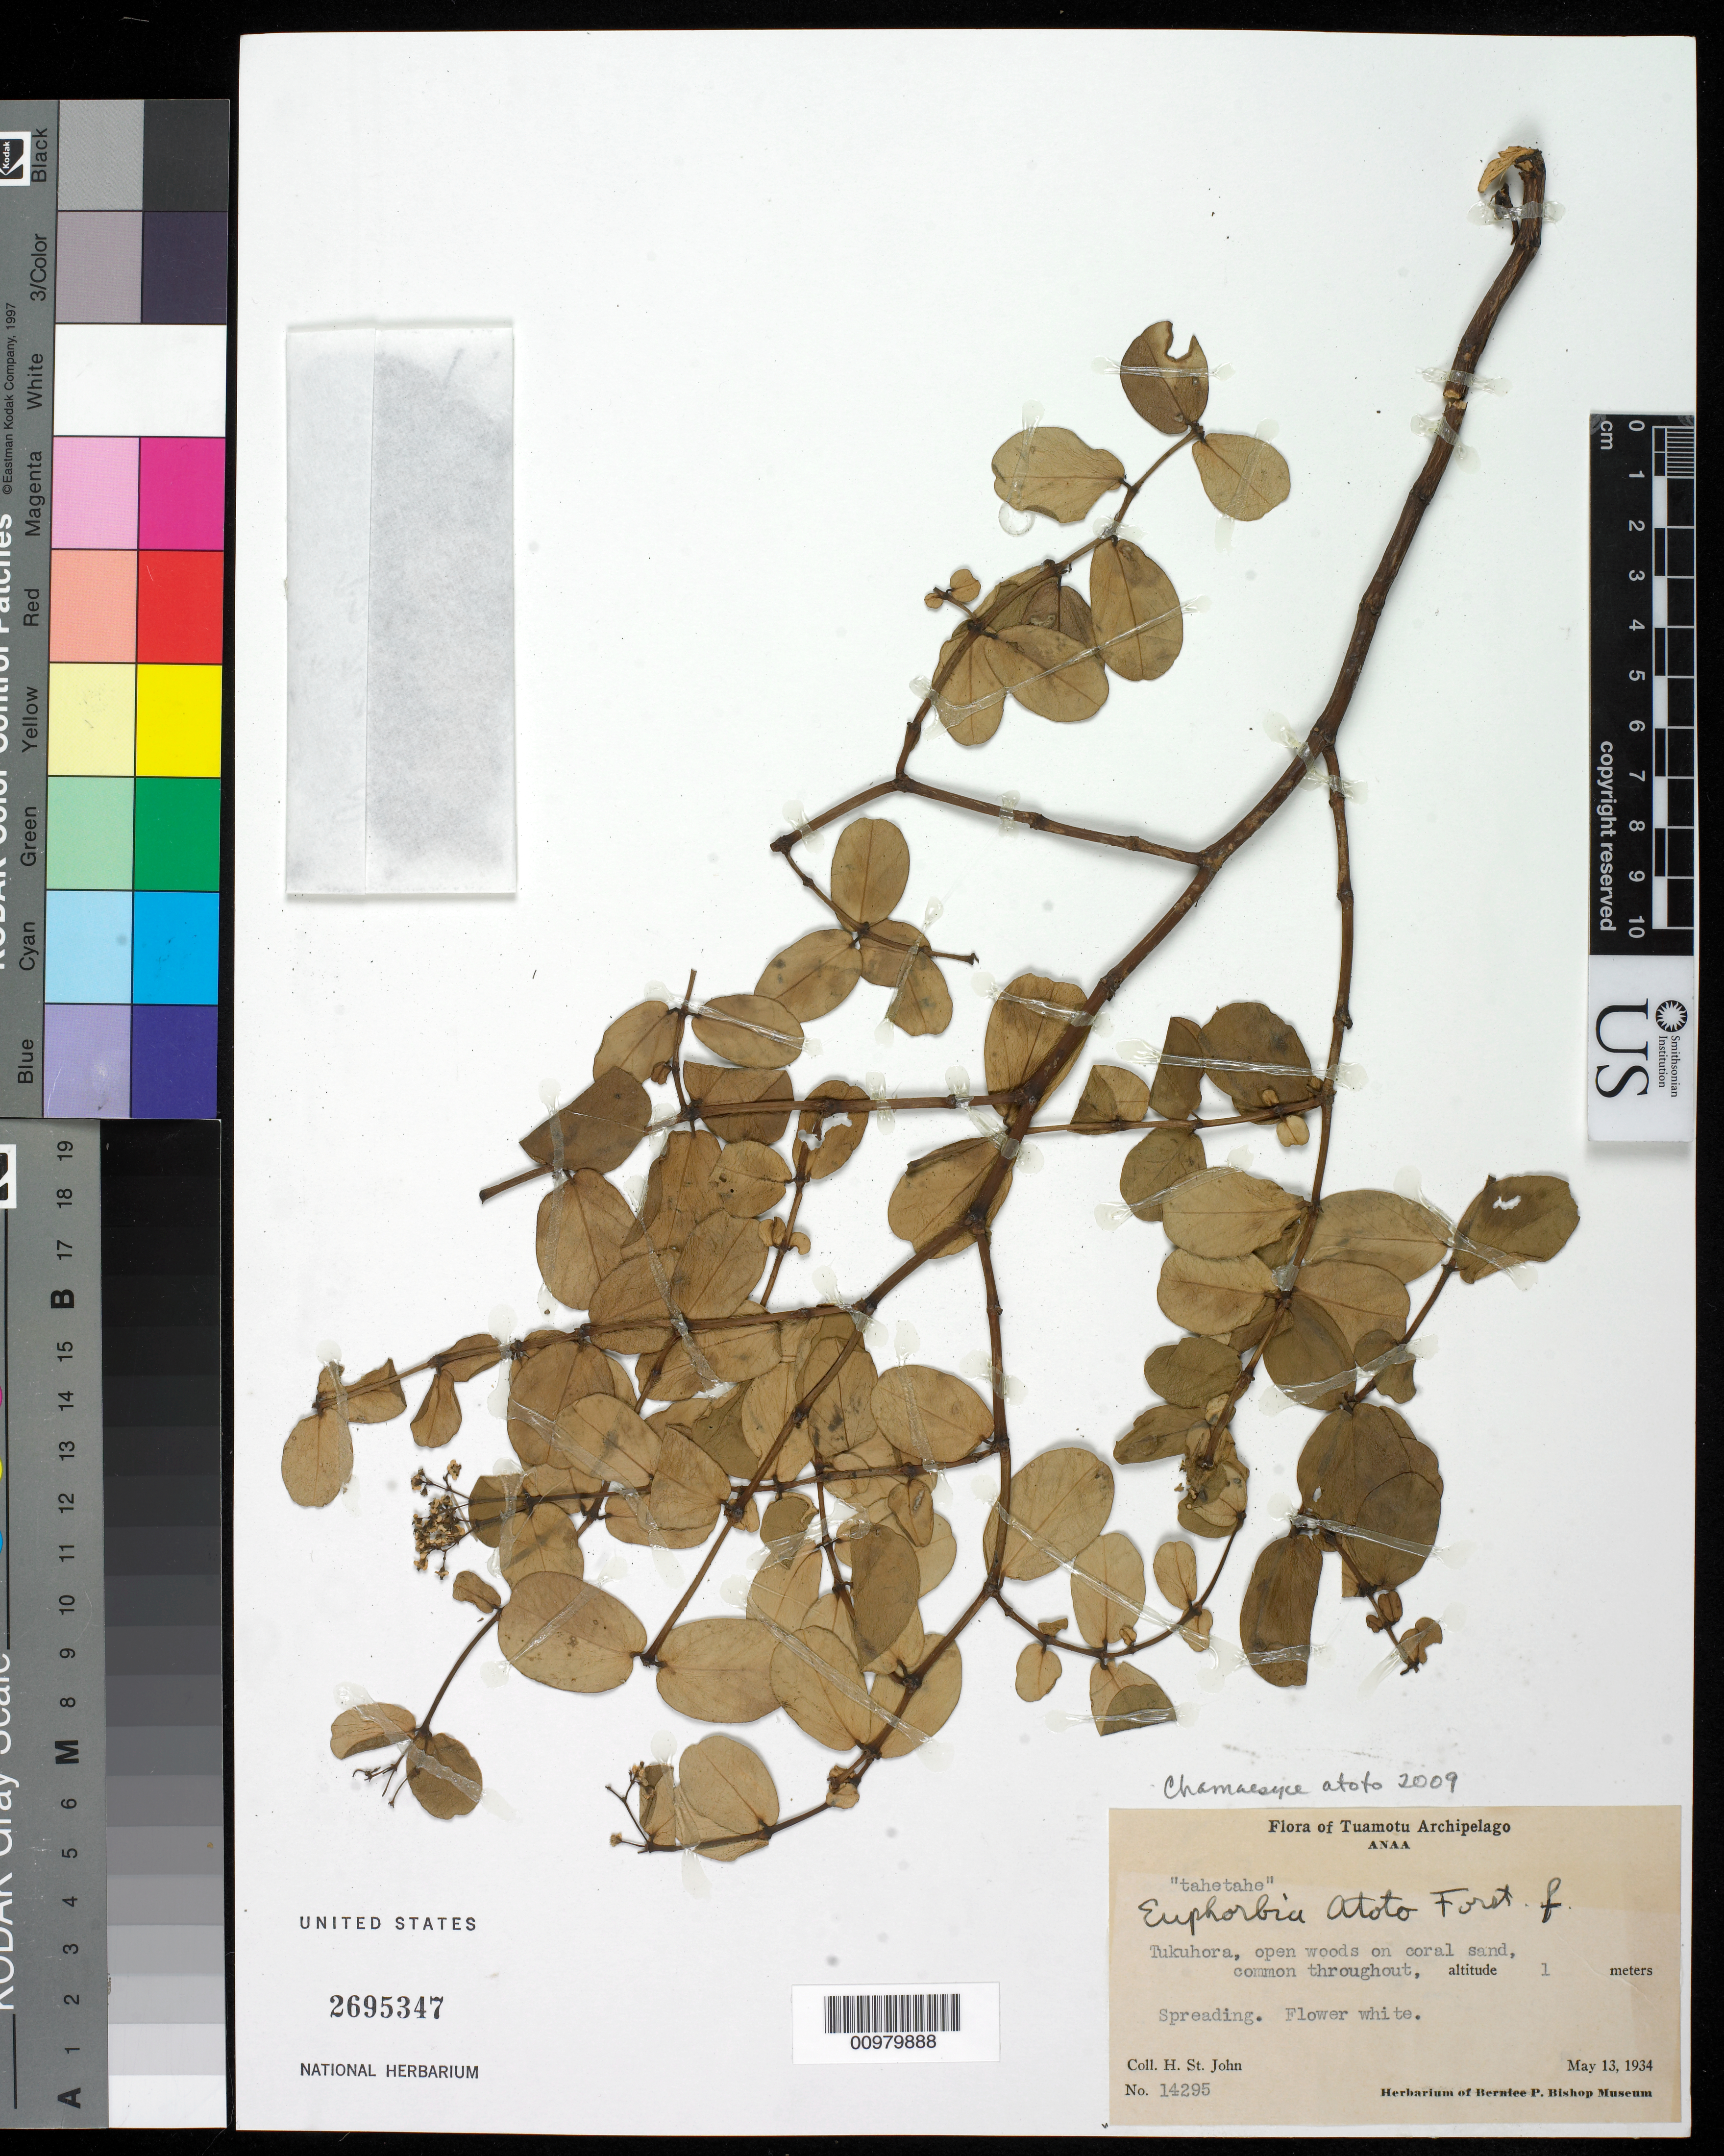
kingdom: Plantae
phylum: Tracheophyta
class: Magnoliopsida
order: Malpighiales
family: Euphorbiaceae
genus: Euphorbia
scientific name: Euphorbia atoto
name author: G. Forst.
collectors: H. St. John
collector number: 14295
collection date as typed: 13 May 1934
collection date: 1934-05-13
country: French Polynesia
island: Anaa Atoll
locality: Tuamotu Archipelago, Anaa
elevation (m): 1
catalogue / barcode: US 2695347